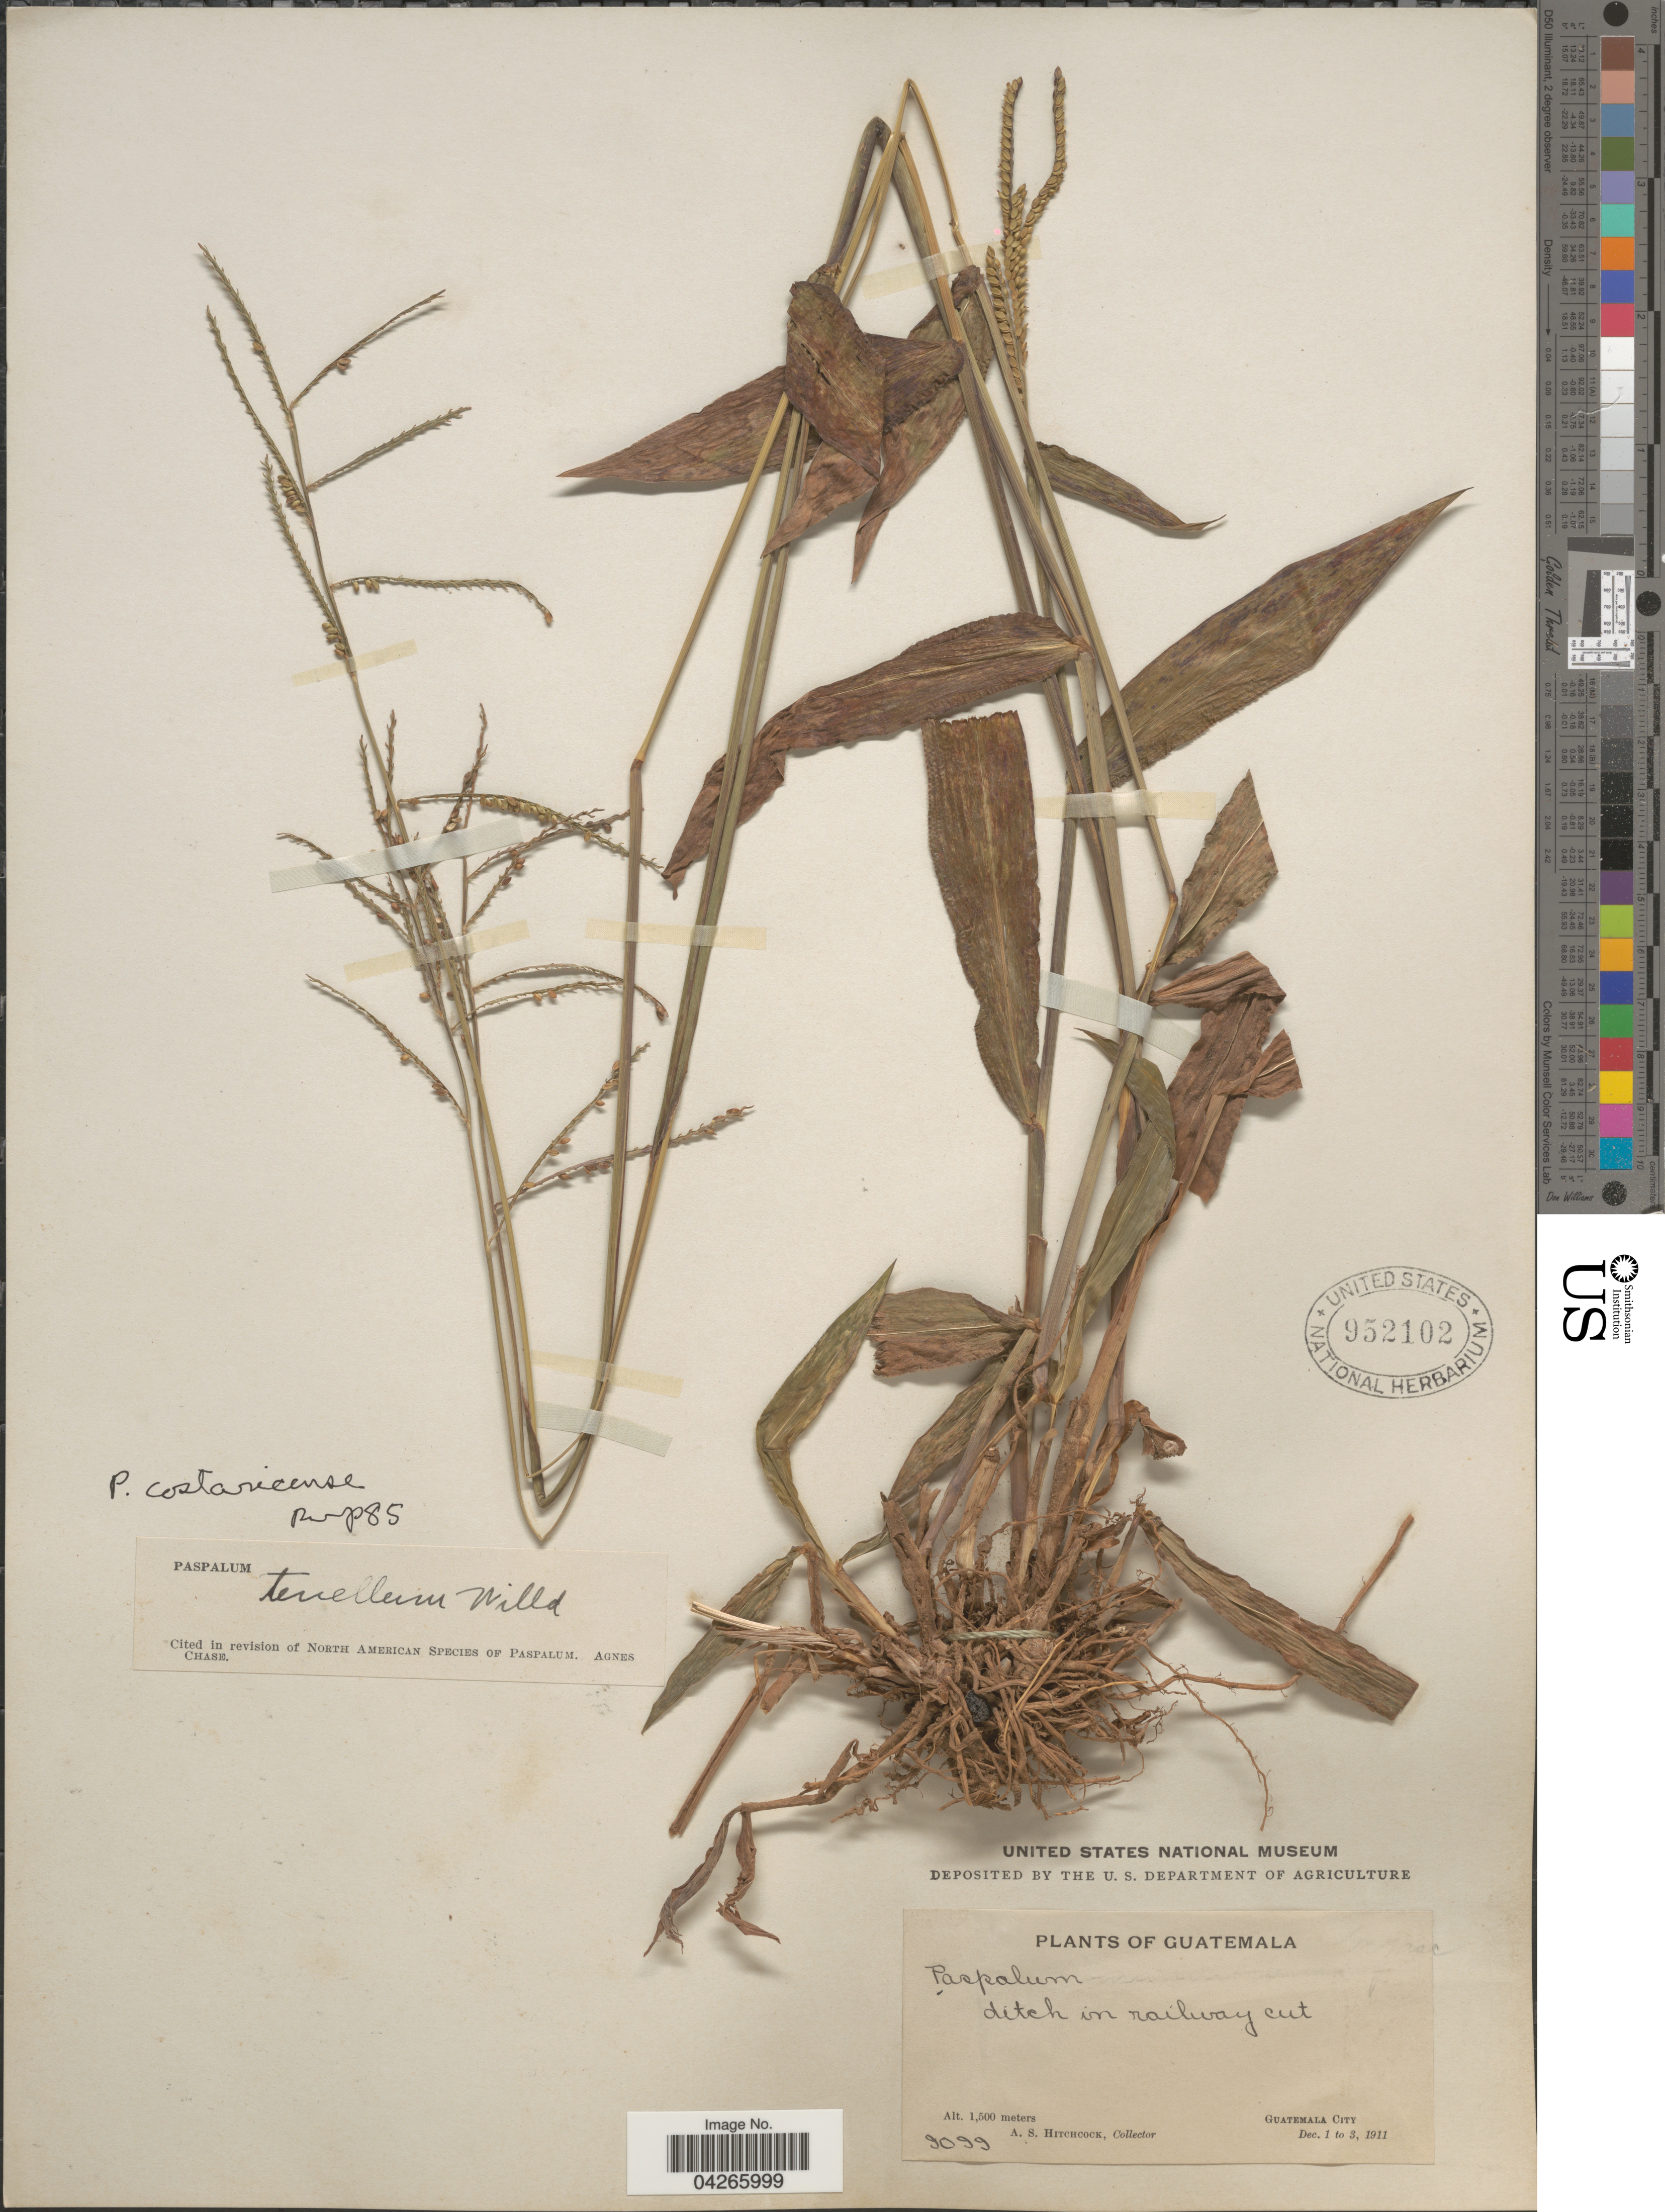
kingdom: Plantae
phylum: Tracheophyta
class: Liliopsida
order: Poales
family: Poaceae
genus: Paspalum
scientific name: Paspalum tenellum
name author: Willd.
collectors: A. S. Hitchcock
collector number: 9099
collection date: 1911-12-01/1911-12-03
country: Guatemala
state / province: Guatemala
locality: Ditch in railway cut. Guatemala City.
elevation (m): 1500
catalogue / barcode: US 952102